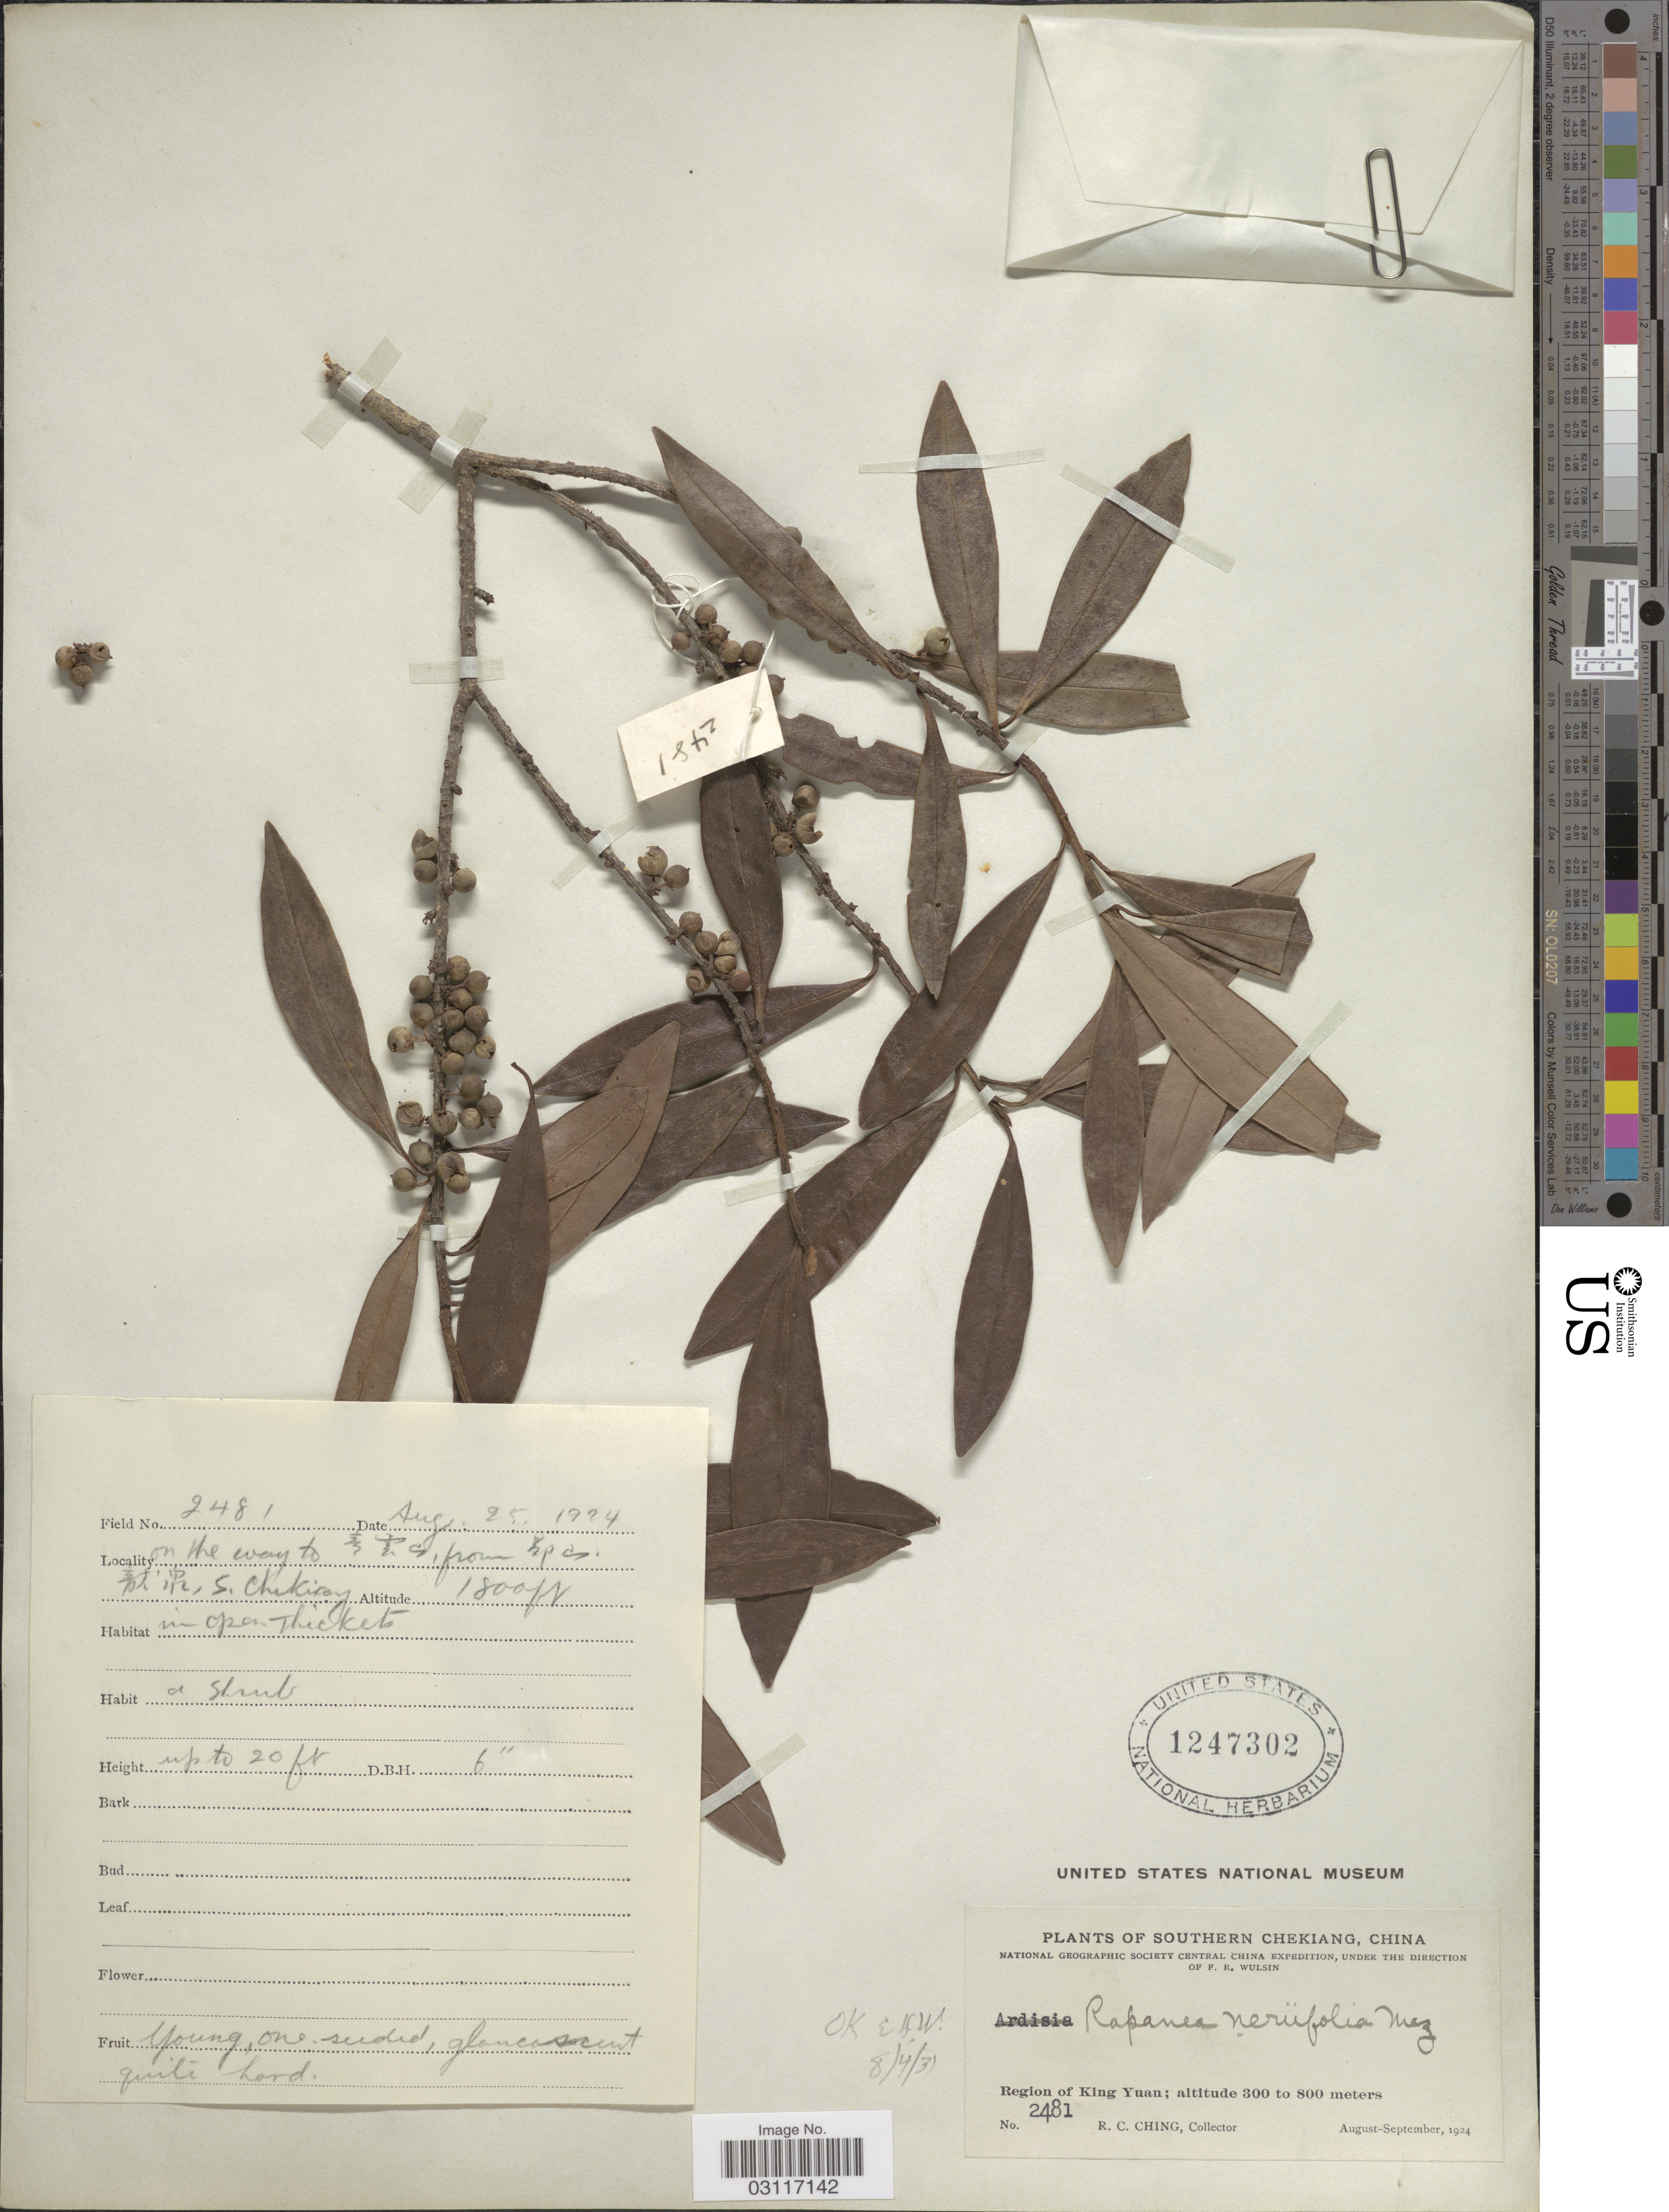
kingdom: Plantae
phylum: Tracheophyta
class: Magnoliopsida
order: Ericales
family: Primulaceae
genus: Myrsine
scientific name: Myrsine seguinii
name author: H. Lév.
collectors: R. C. Ching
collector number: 2481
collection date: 1924-08-25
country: China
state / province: Zhejiang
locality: Southern Chekiang. Region of King Yuan. On the way to X, from X, S. Chekiang.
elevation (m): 549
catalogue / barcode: US 1247302